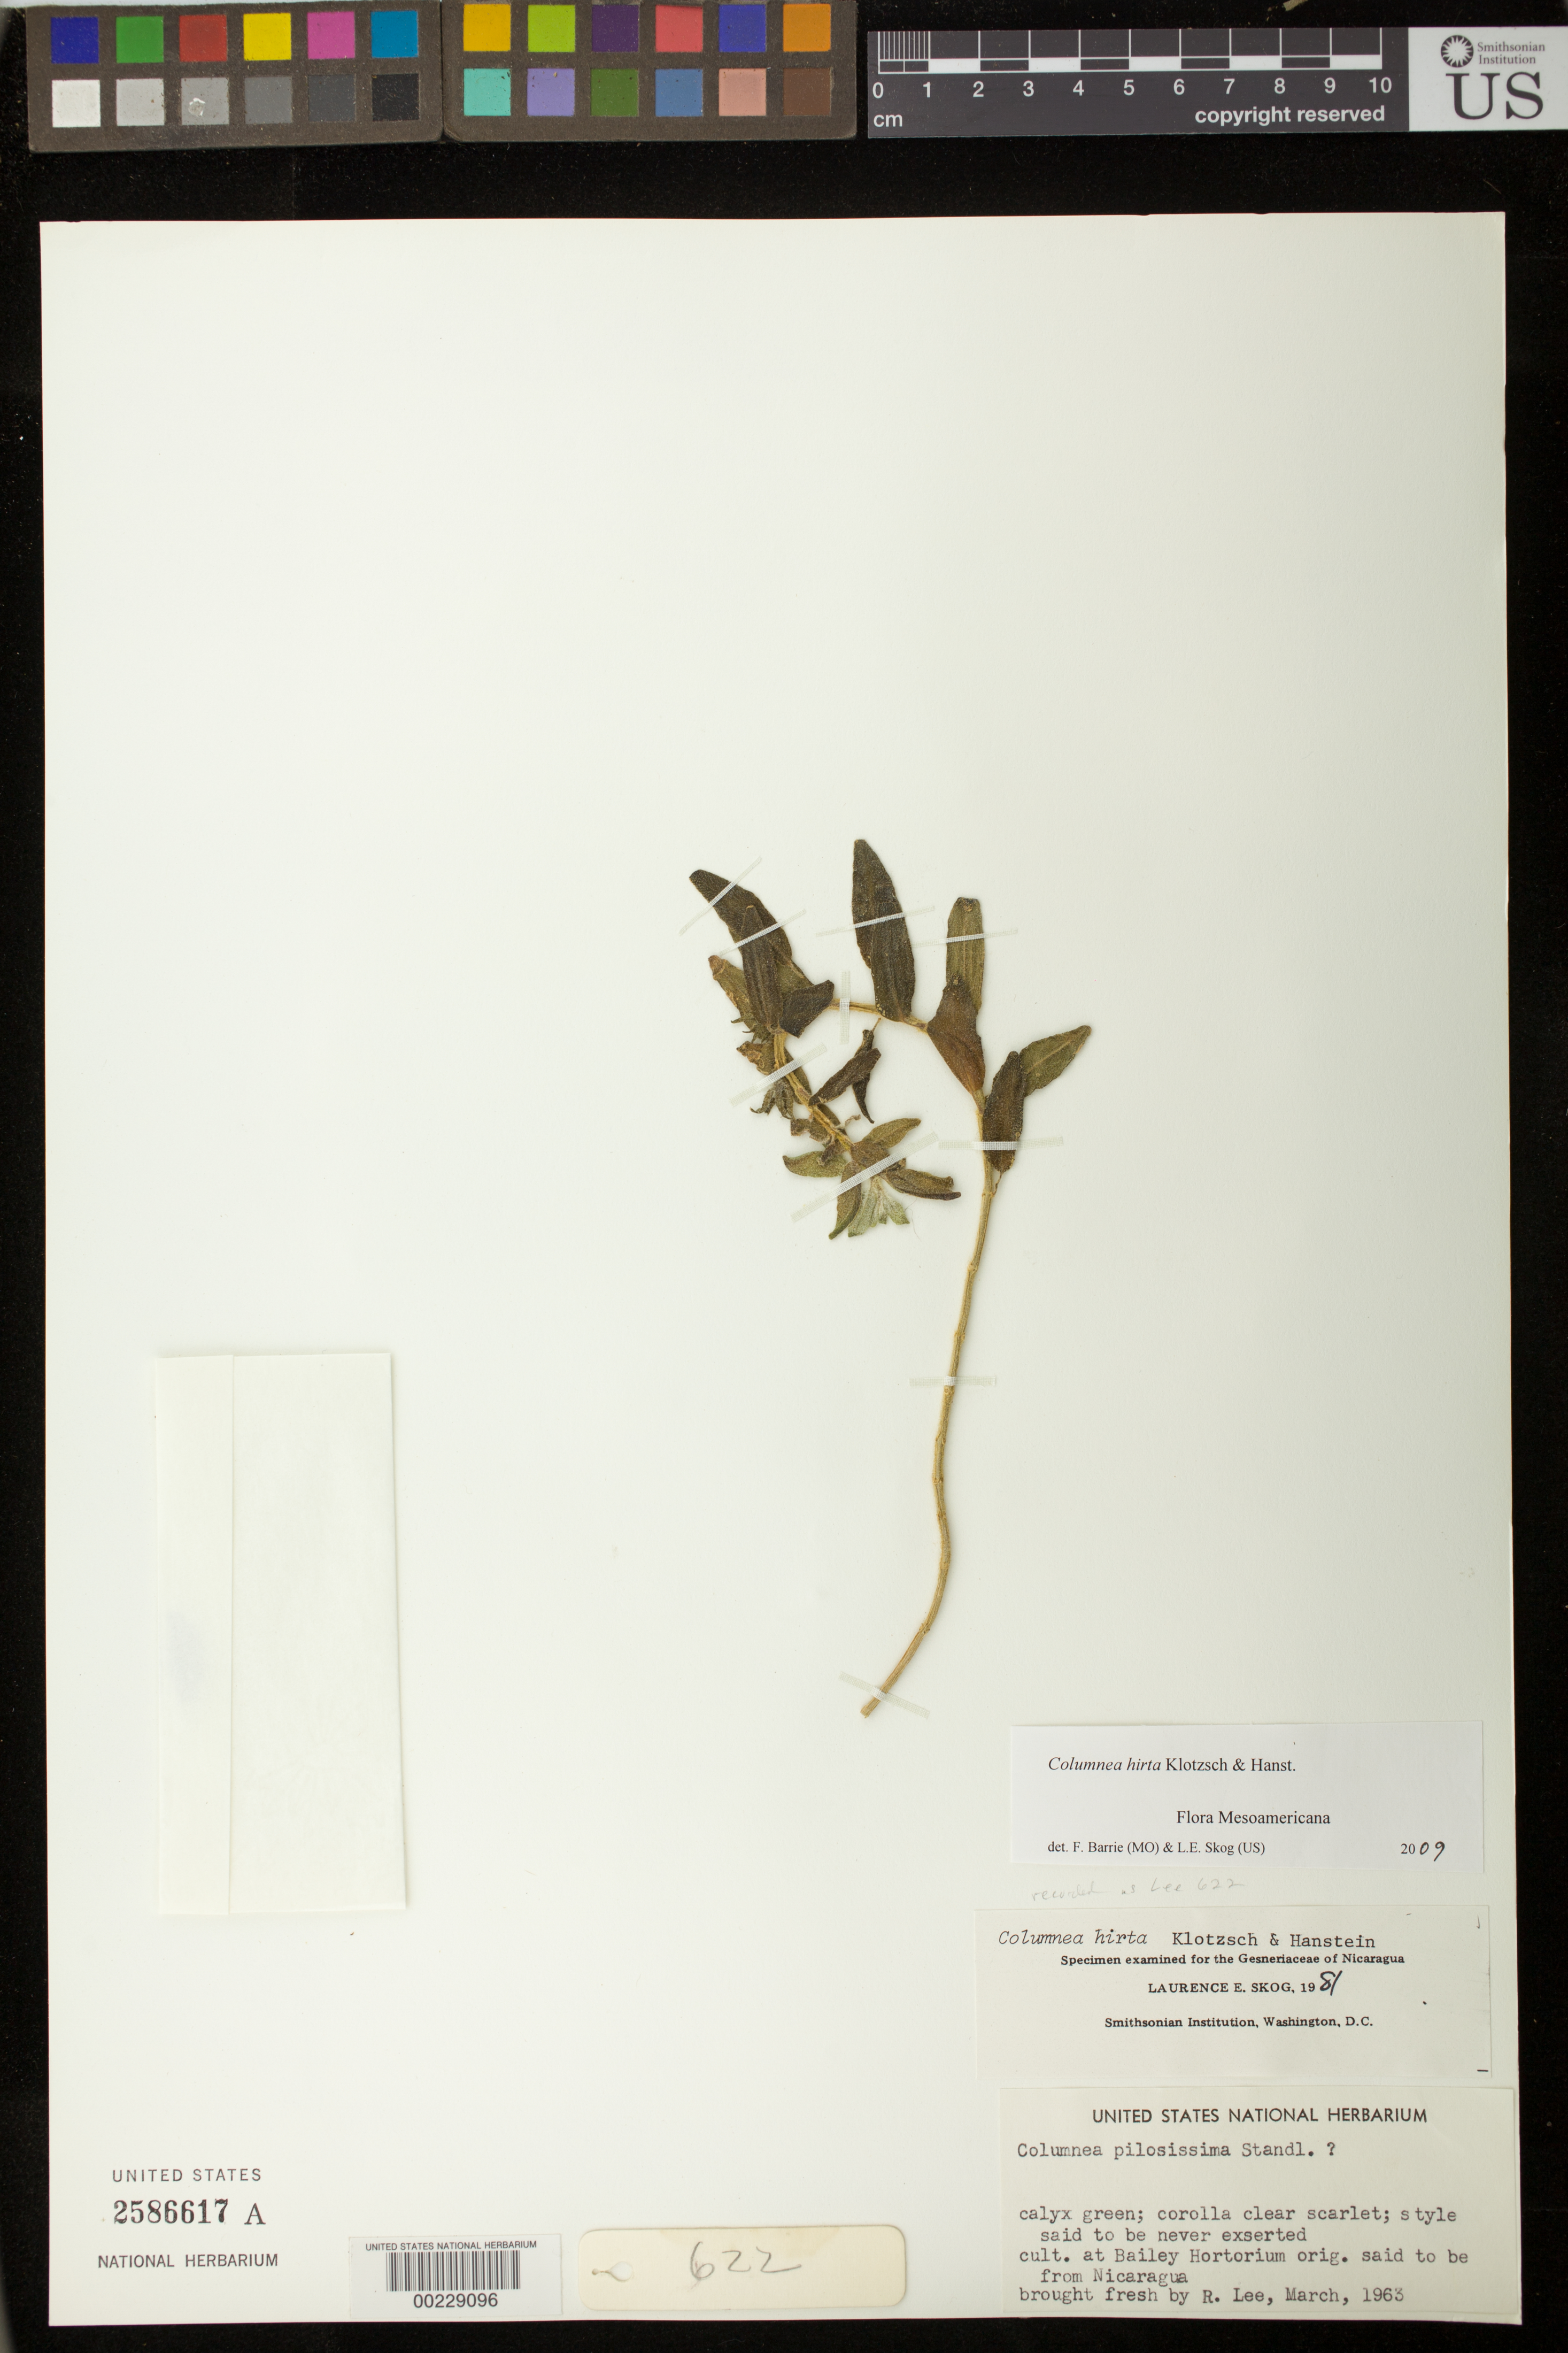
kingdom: Plantae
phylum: Tracheophyta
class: Magnoliopsida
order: Lamiales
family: Gesneriaceae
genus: Columnea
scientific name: Columnea hirta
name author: Klotzsch & Hanst.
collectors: R. Lee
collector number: s.n. [G-622]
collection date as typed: Mar 1963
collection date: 1963-03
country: Nicaragua (?)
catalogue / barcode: US 2586617A